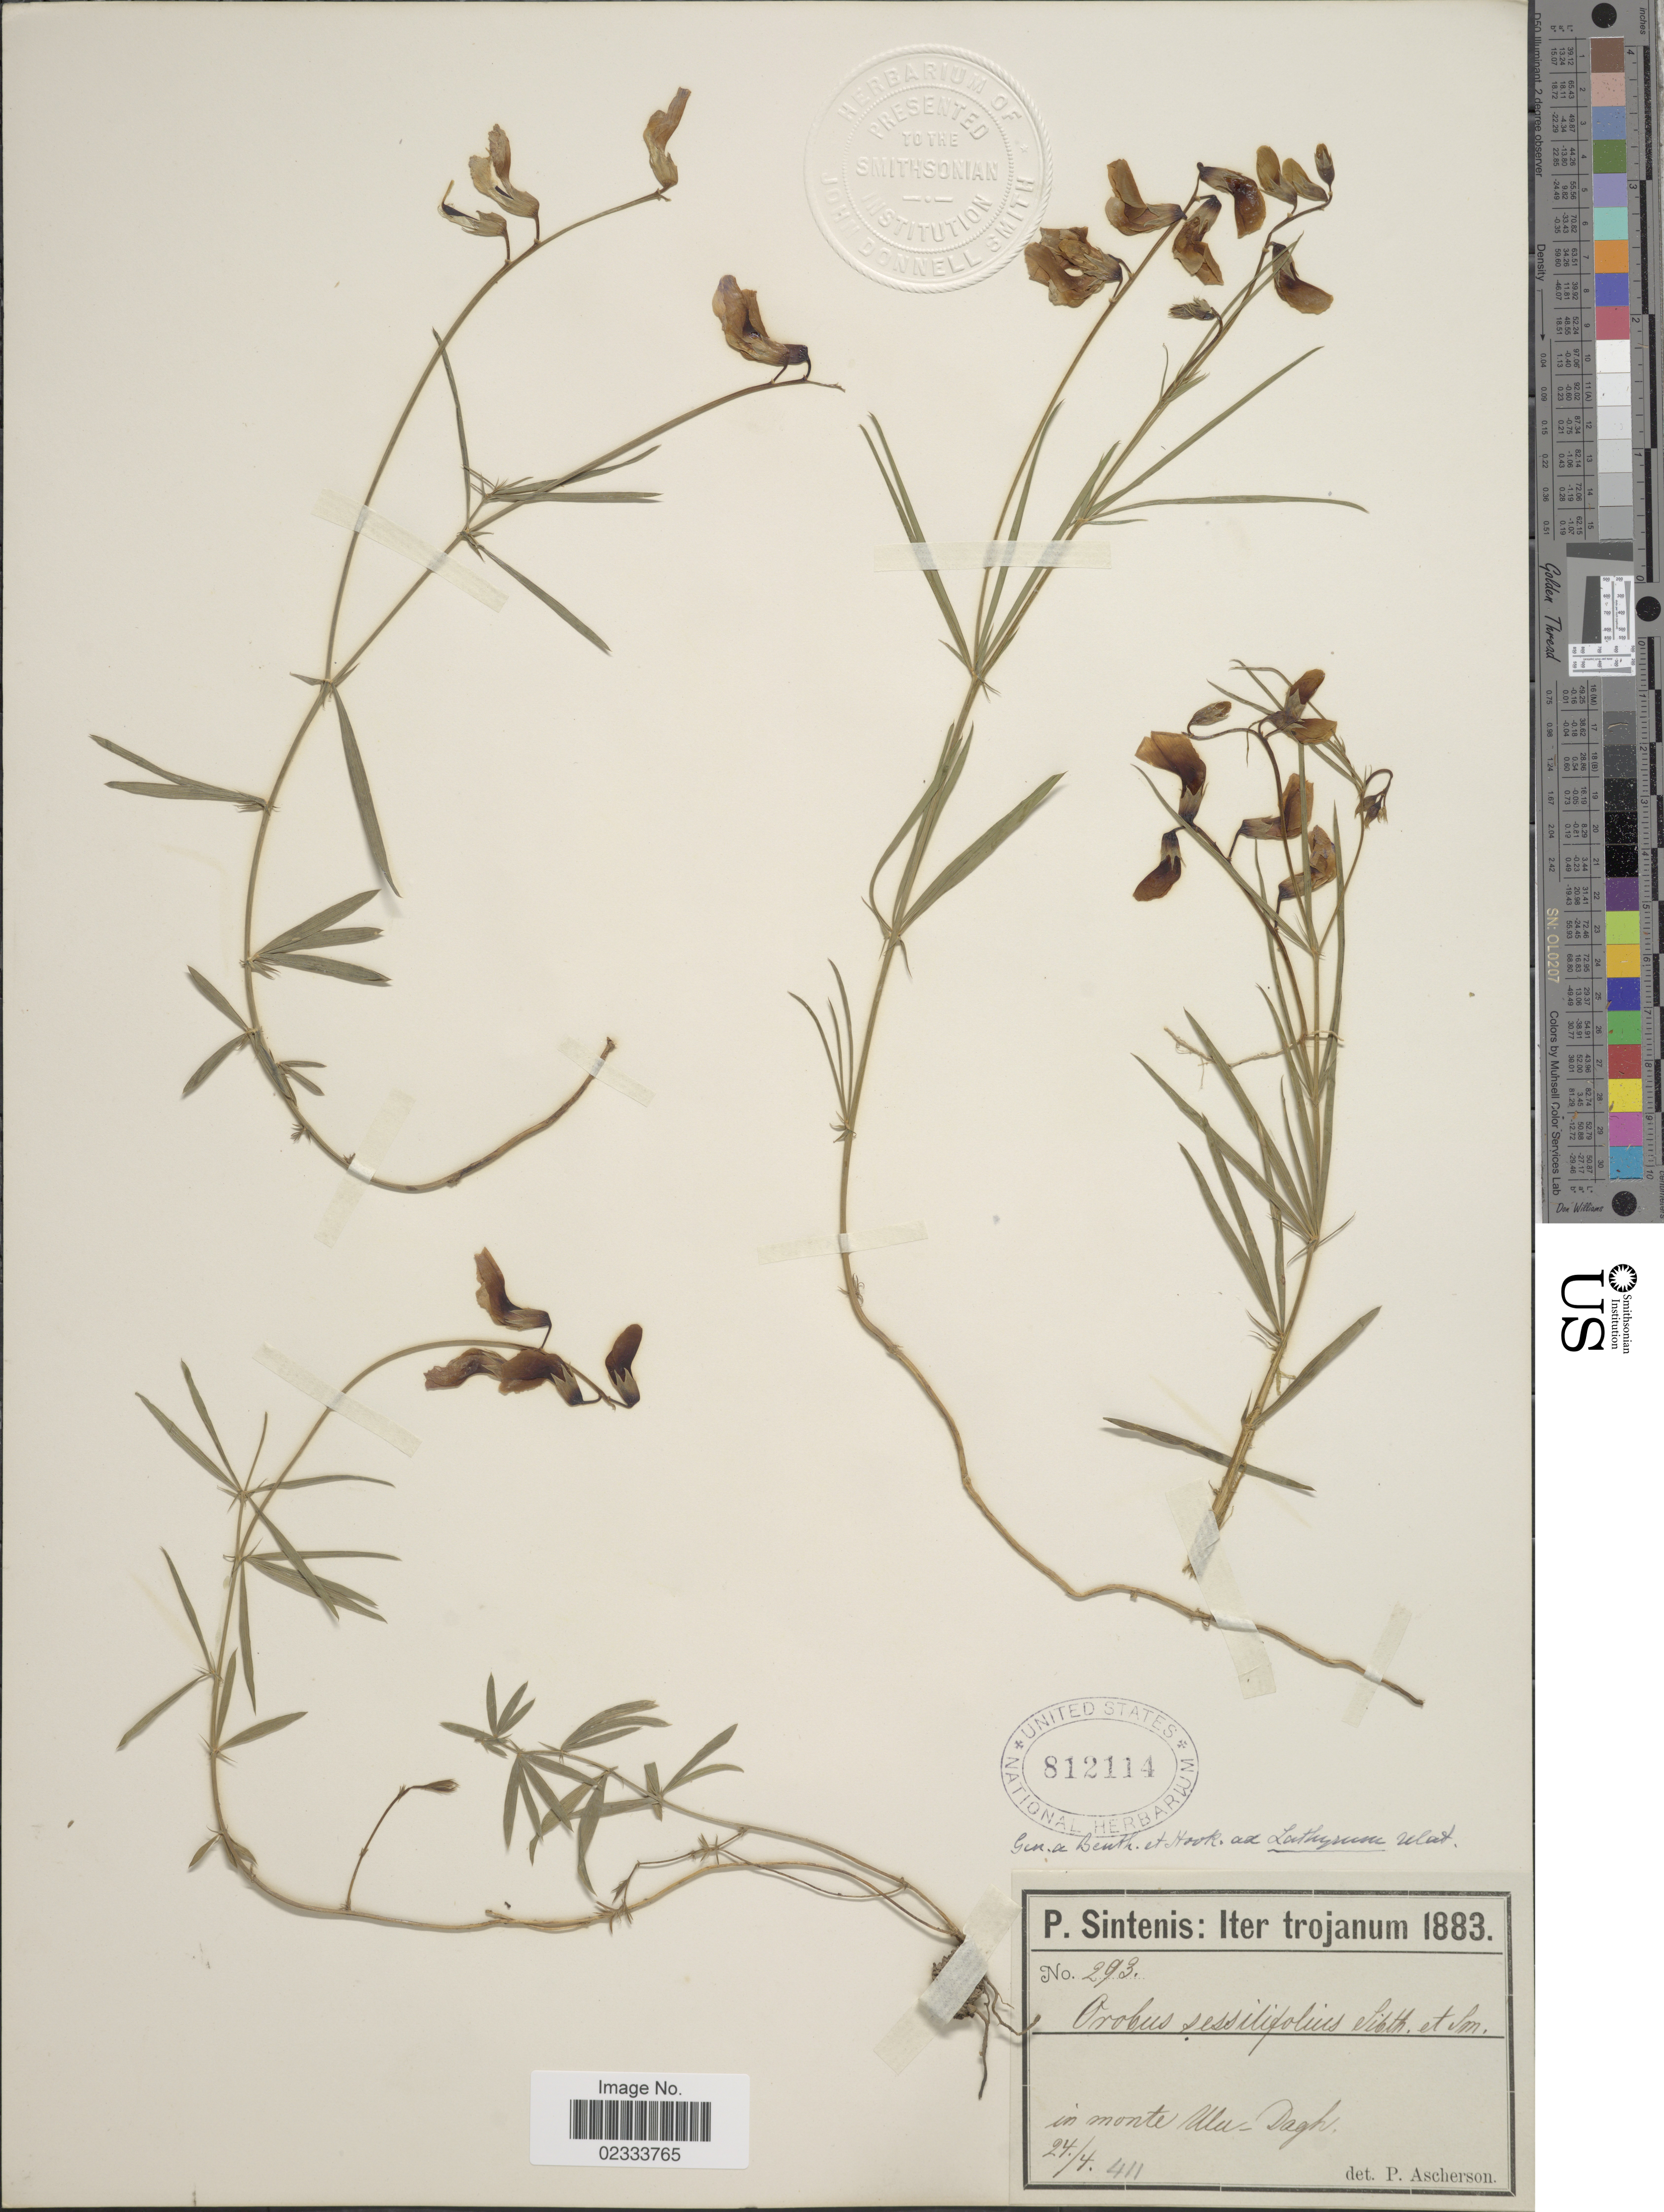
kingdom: Plantae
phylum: Tracheophyta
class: Magnoliopsida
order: Fabales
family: Fabaceae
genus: Lathyrus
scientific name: Lathyrus sessilifolius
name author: Ten.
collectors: P. Sintenis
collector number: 293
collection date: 1883-04-24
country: Turkey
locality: Inter Trojanum, in monte Ulu-Dagh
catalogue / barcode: US 812114